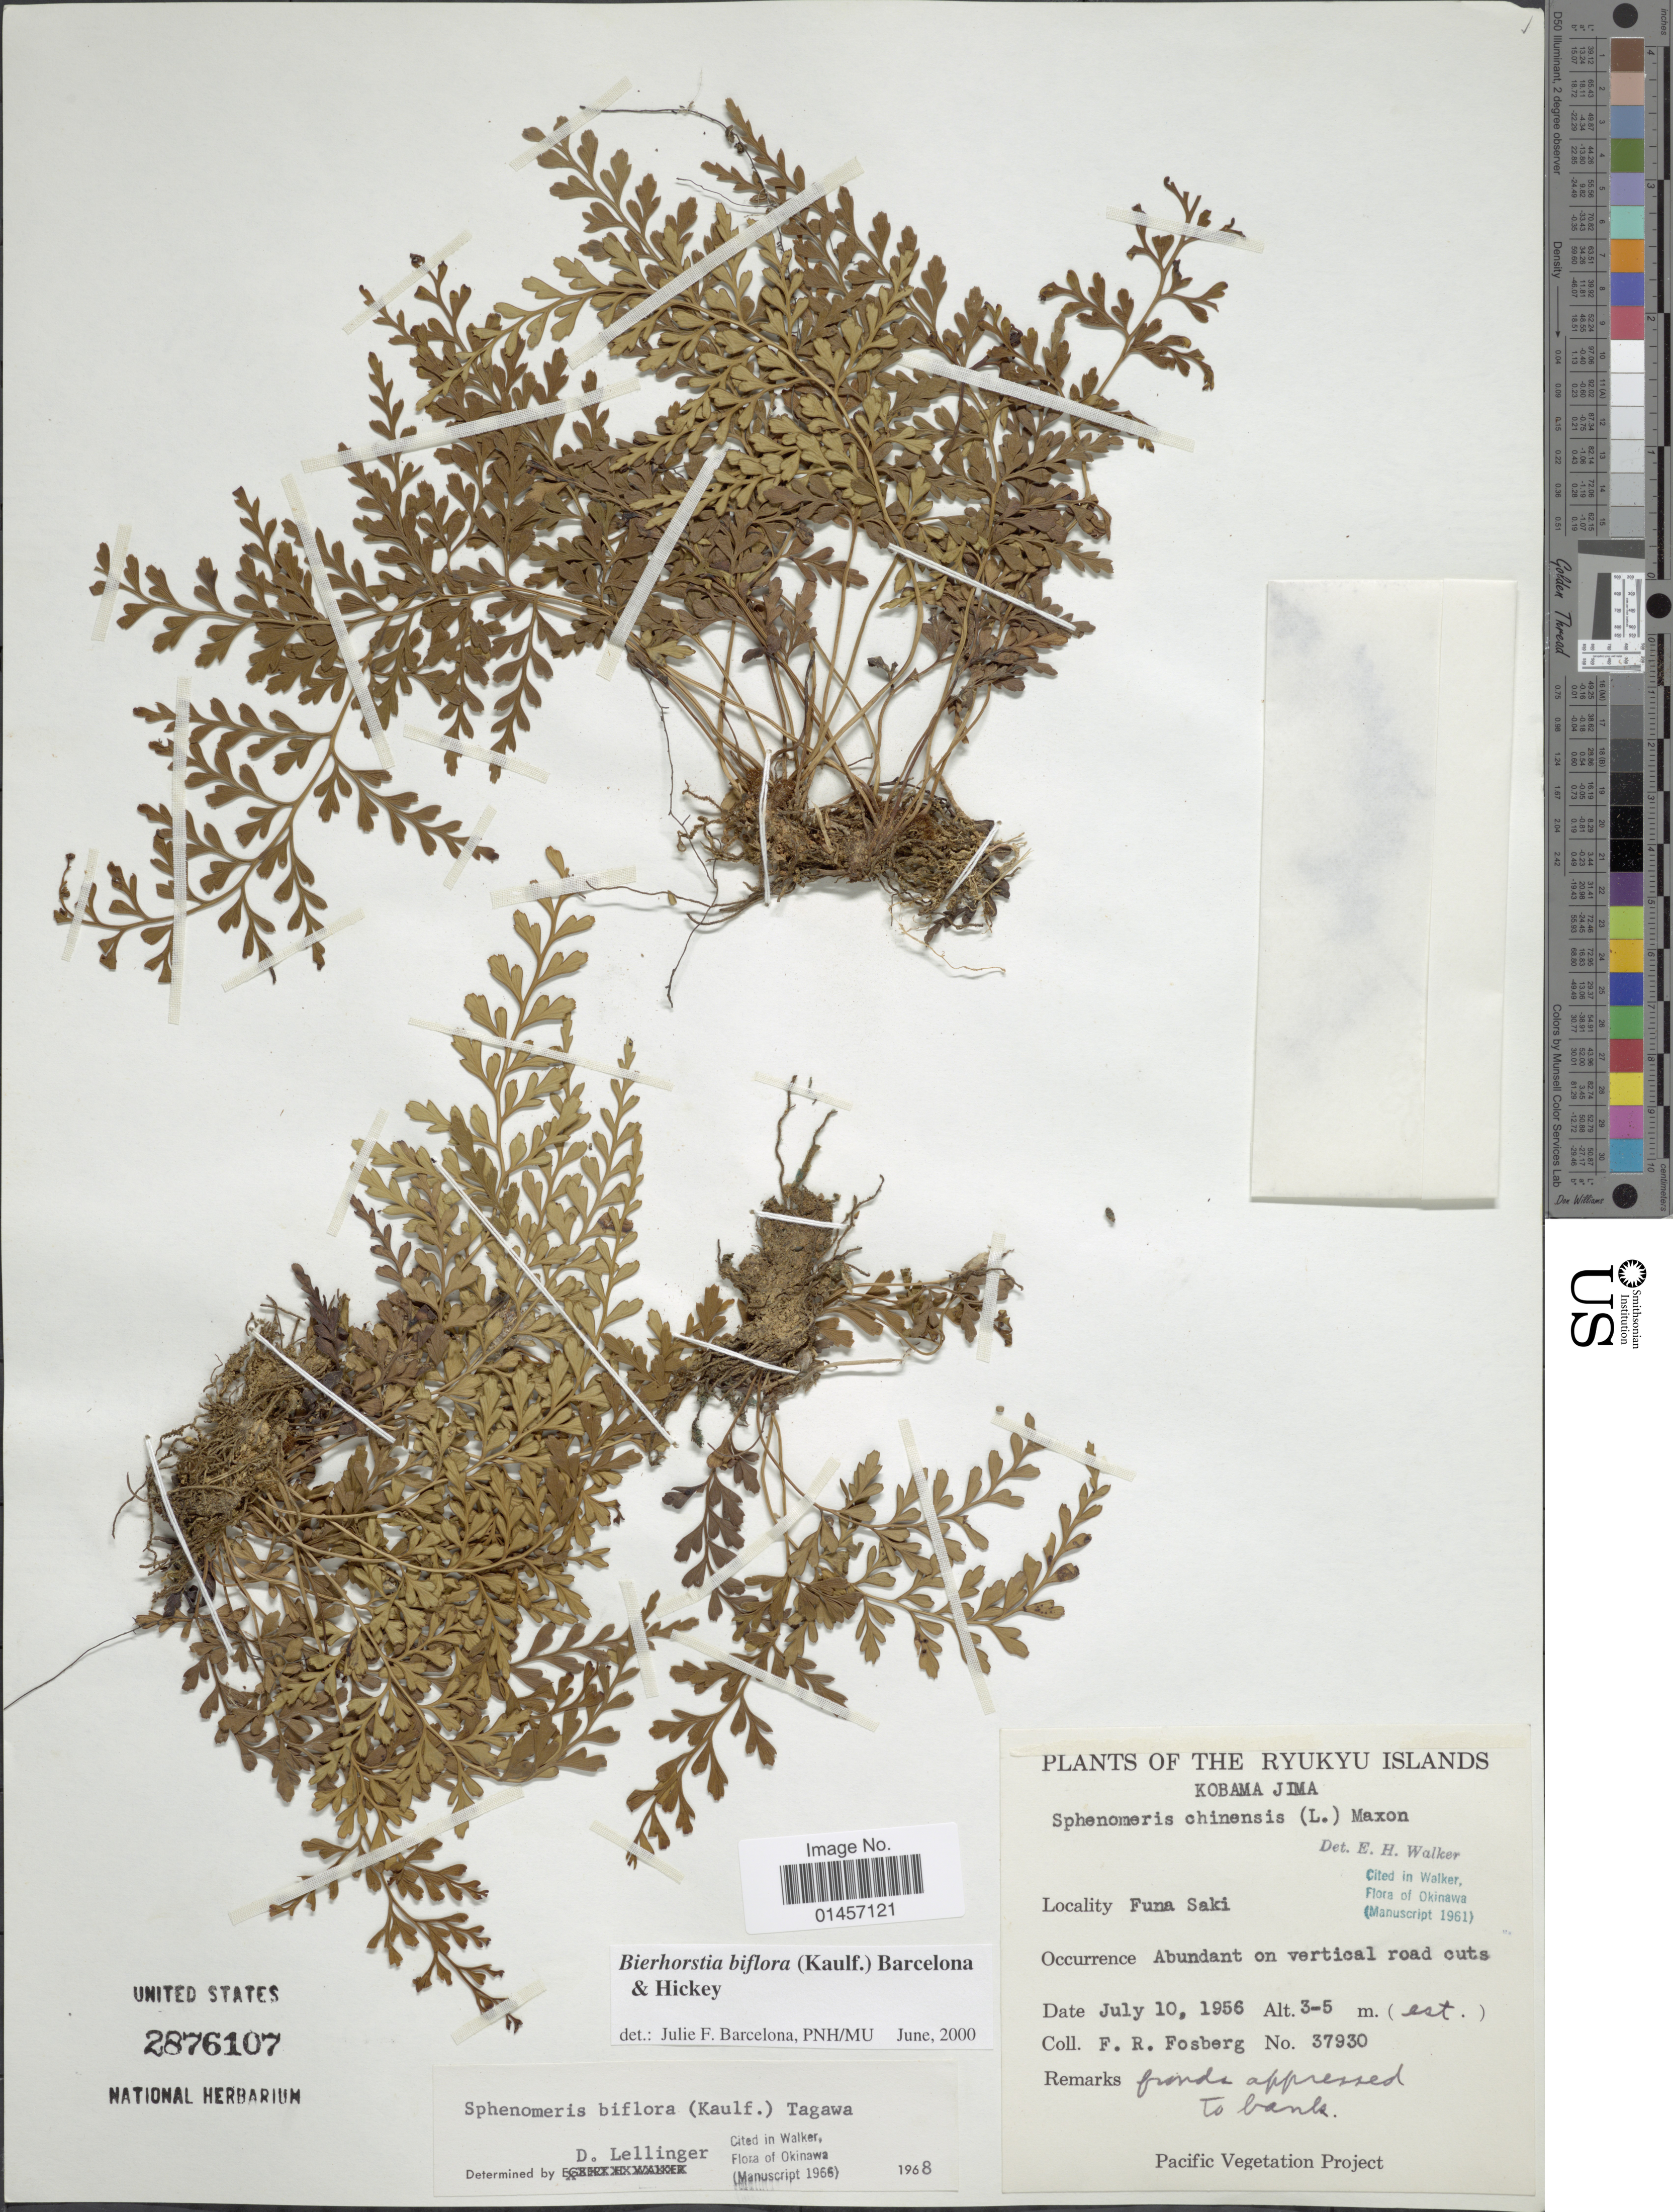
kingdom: Plantae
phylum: Tracheophyta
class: Polypodiopsida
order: Polypodiales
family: Lindsaeaceae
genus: Sphenomeris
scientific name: Sphenomeris biflora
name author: (Kaulf.) Mett.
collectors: F. R. Fosberg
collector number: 37930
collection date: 1956-07-10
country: Japan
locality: Ryukyu Islands, Kobama Jima, Funa Saki.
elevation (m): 3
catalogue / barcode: US 2876107